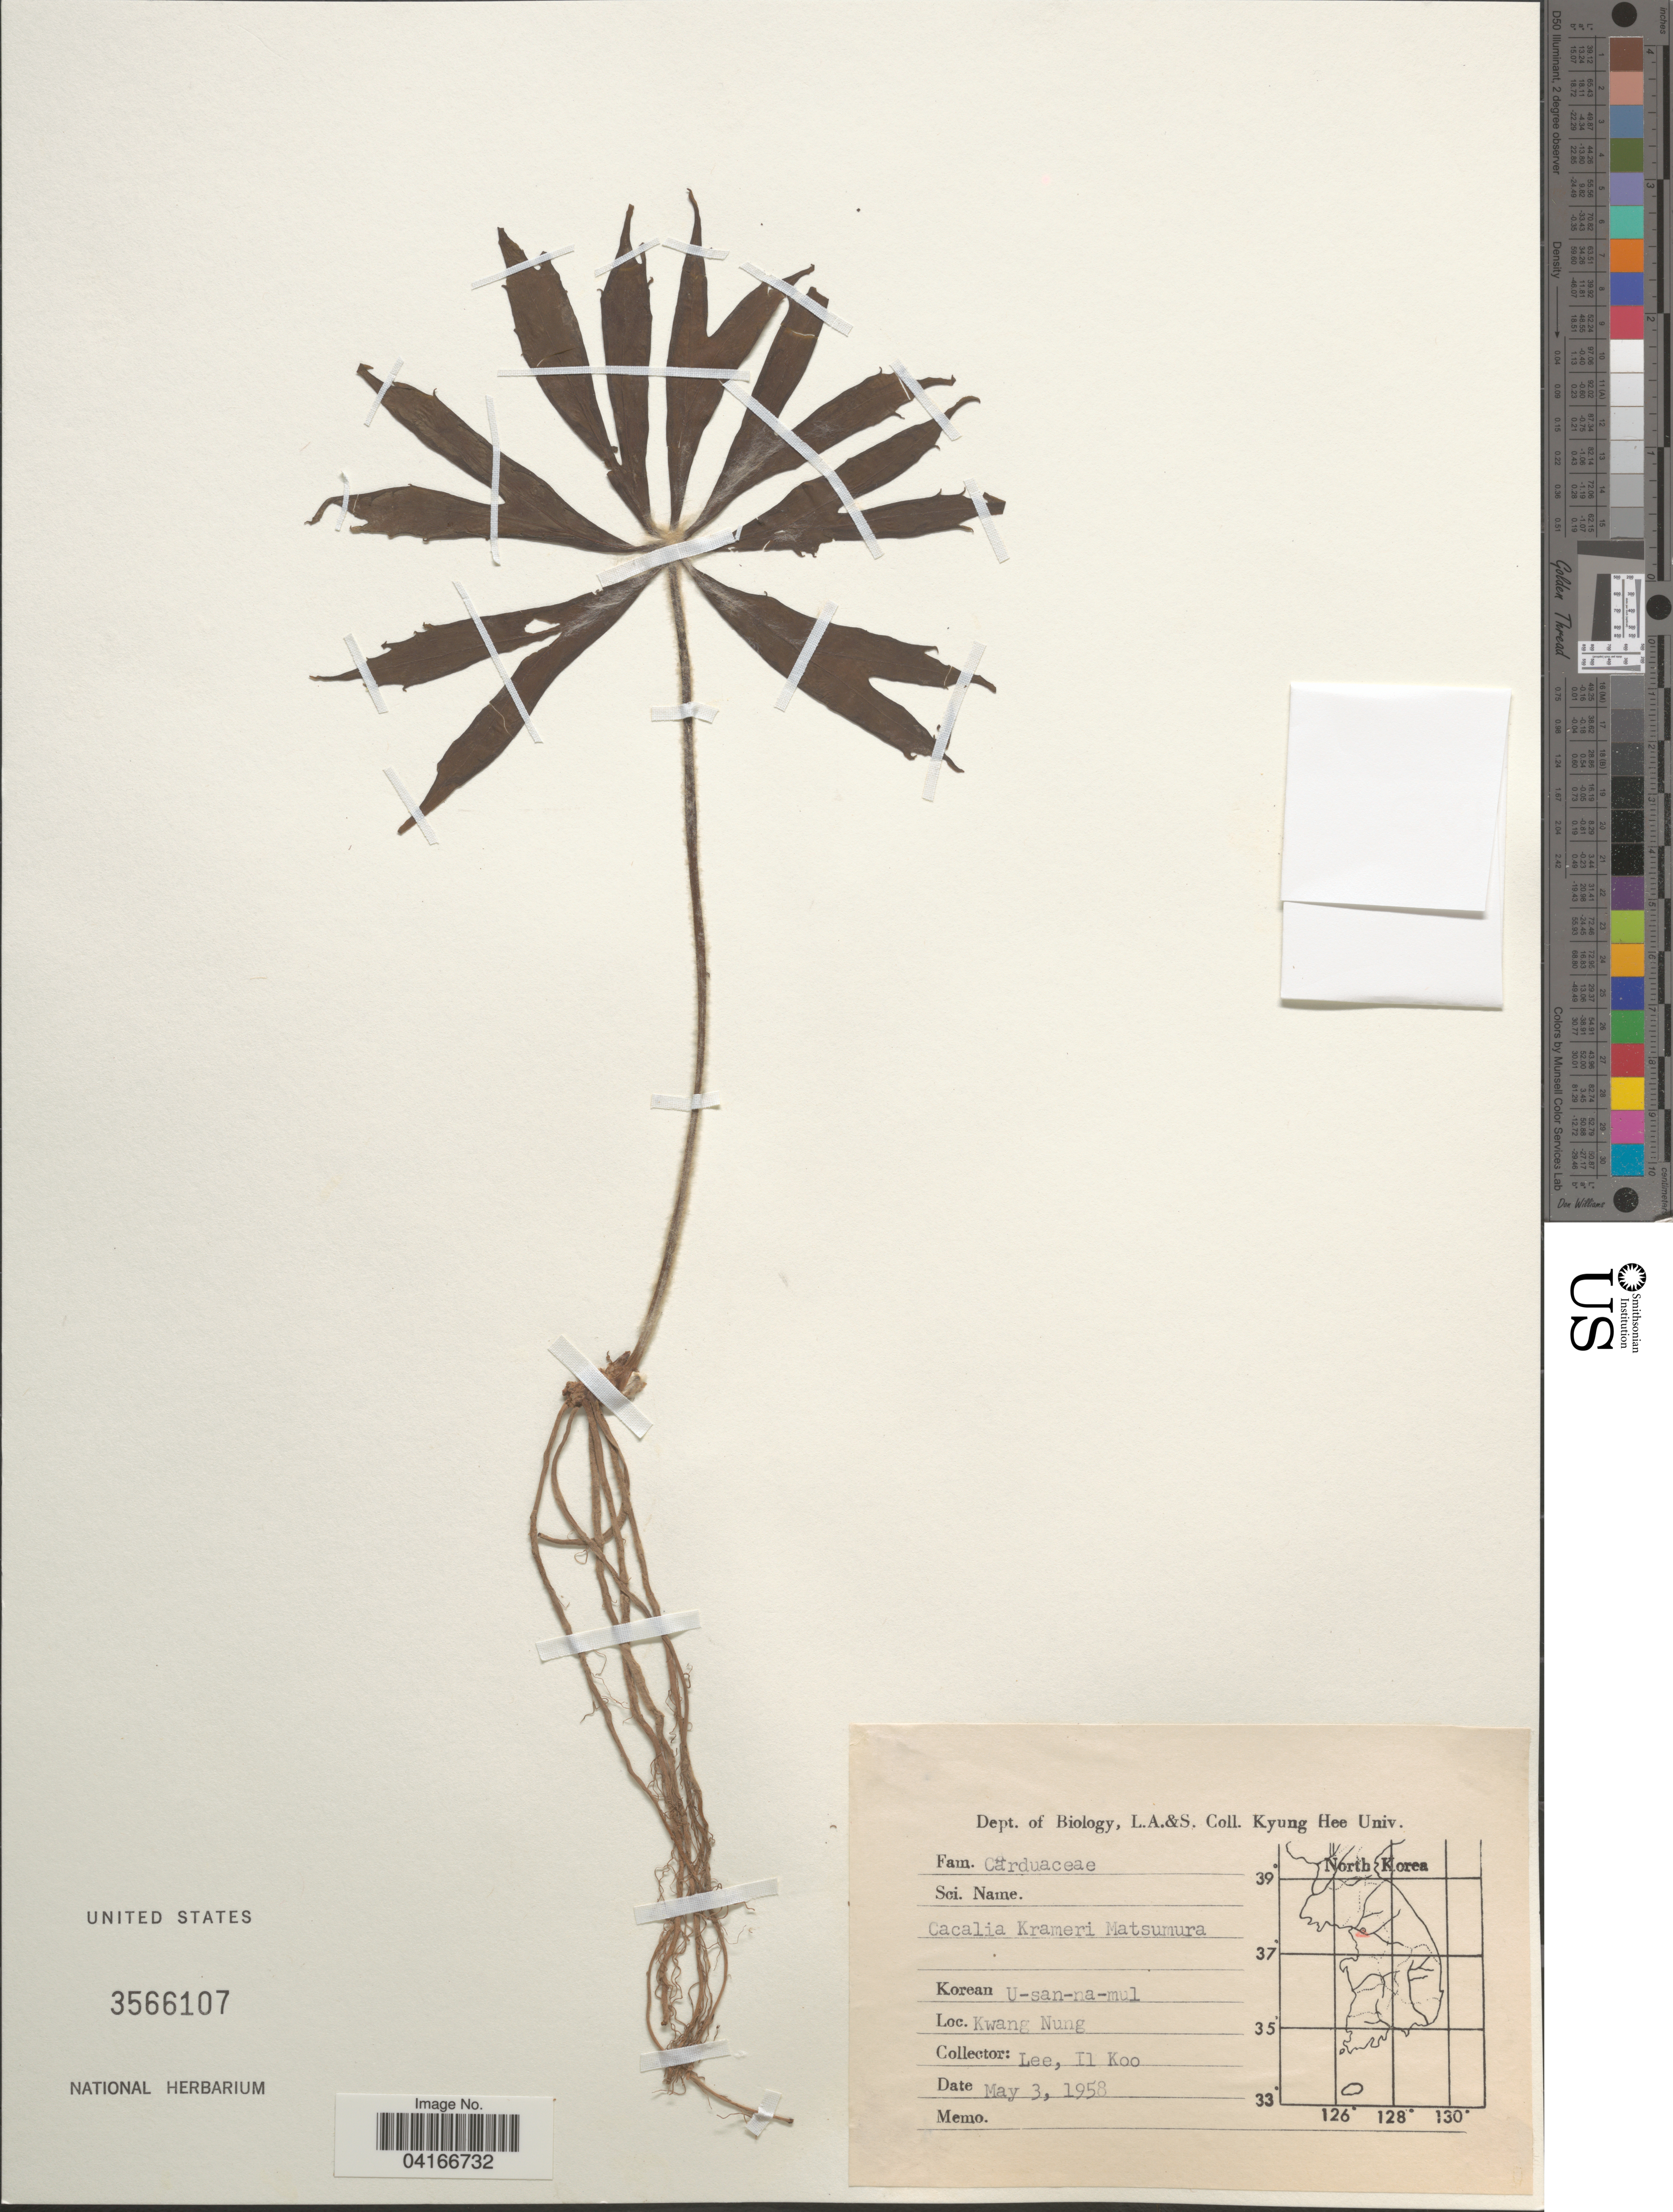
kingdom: Plantae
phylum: Tracheophyta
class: Magnoliopsida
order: Asterales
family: Asteraceae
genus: Cacalia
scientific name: Cacalia krameri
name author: (Franch. & Sav.) Matsum.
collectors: I. Lee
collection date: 1958-05-03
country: North Korea / South Korea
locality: Kwang Nung.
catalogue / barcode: US 3566107